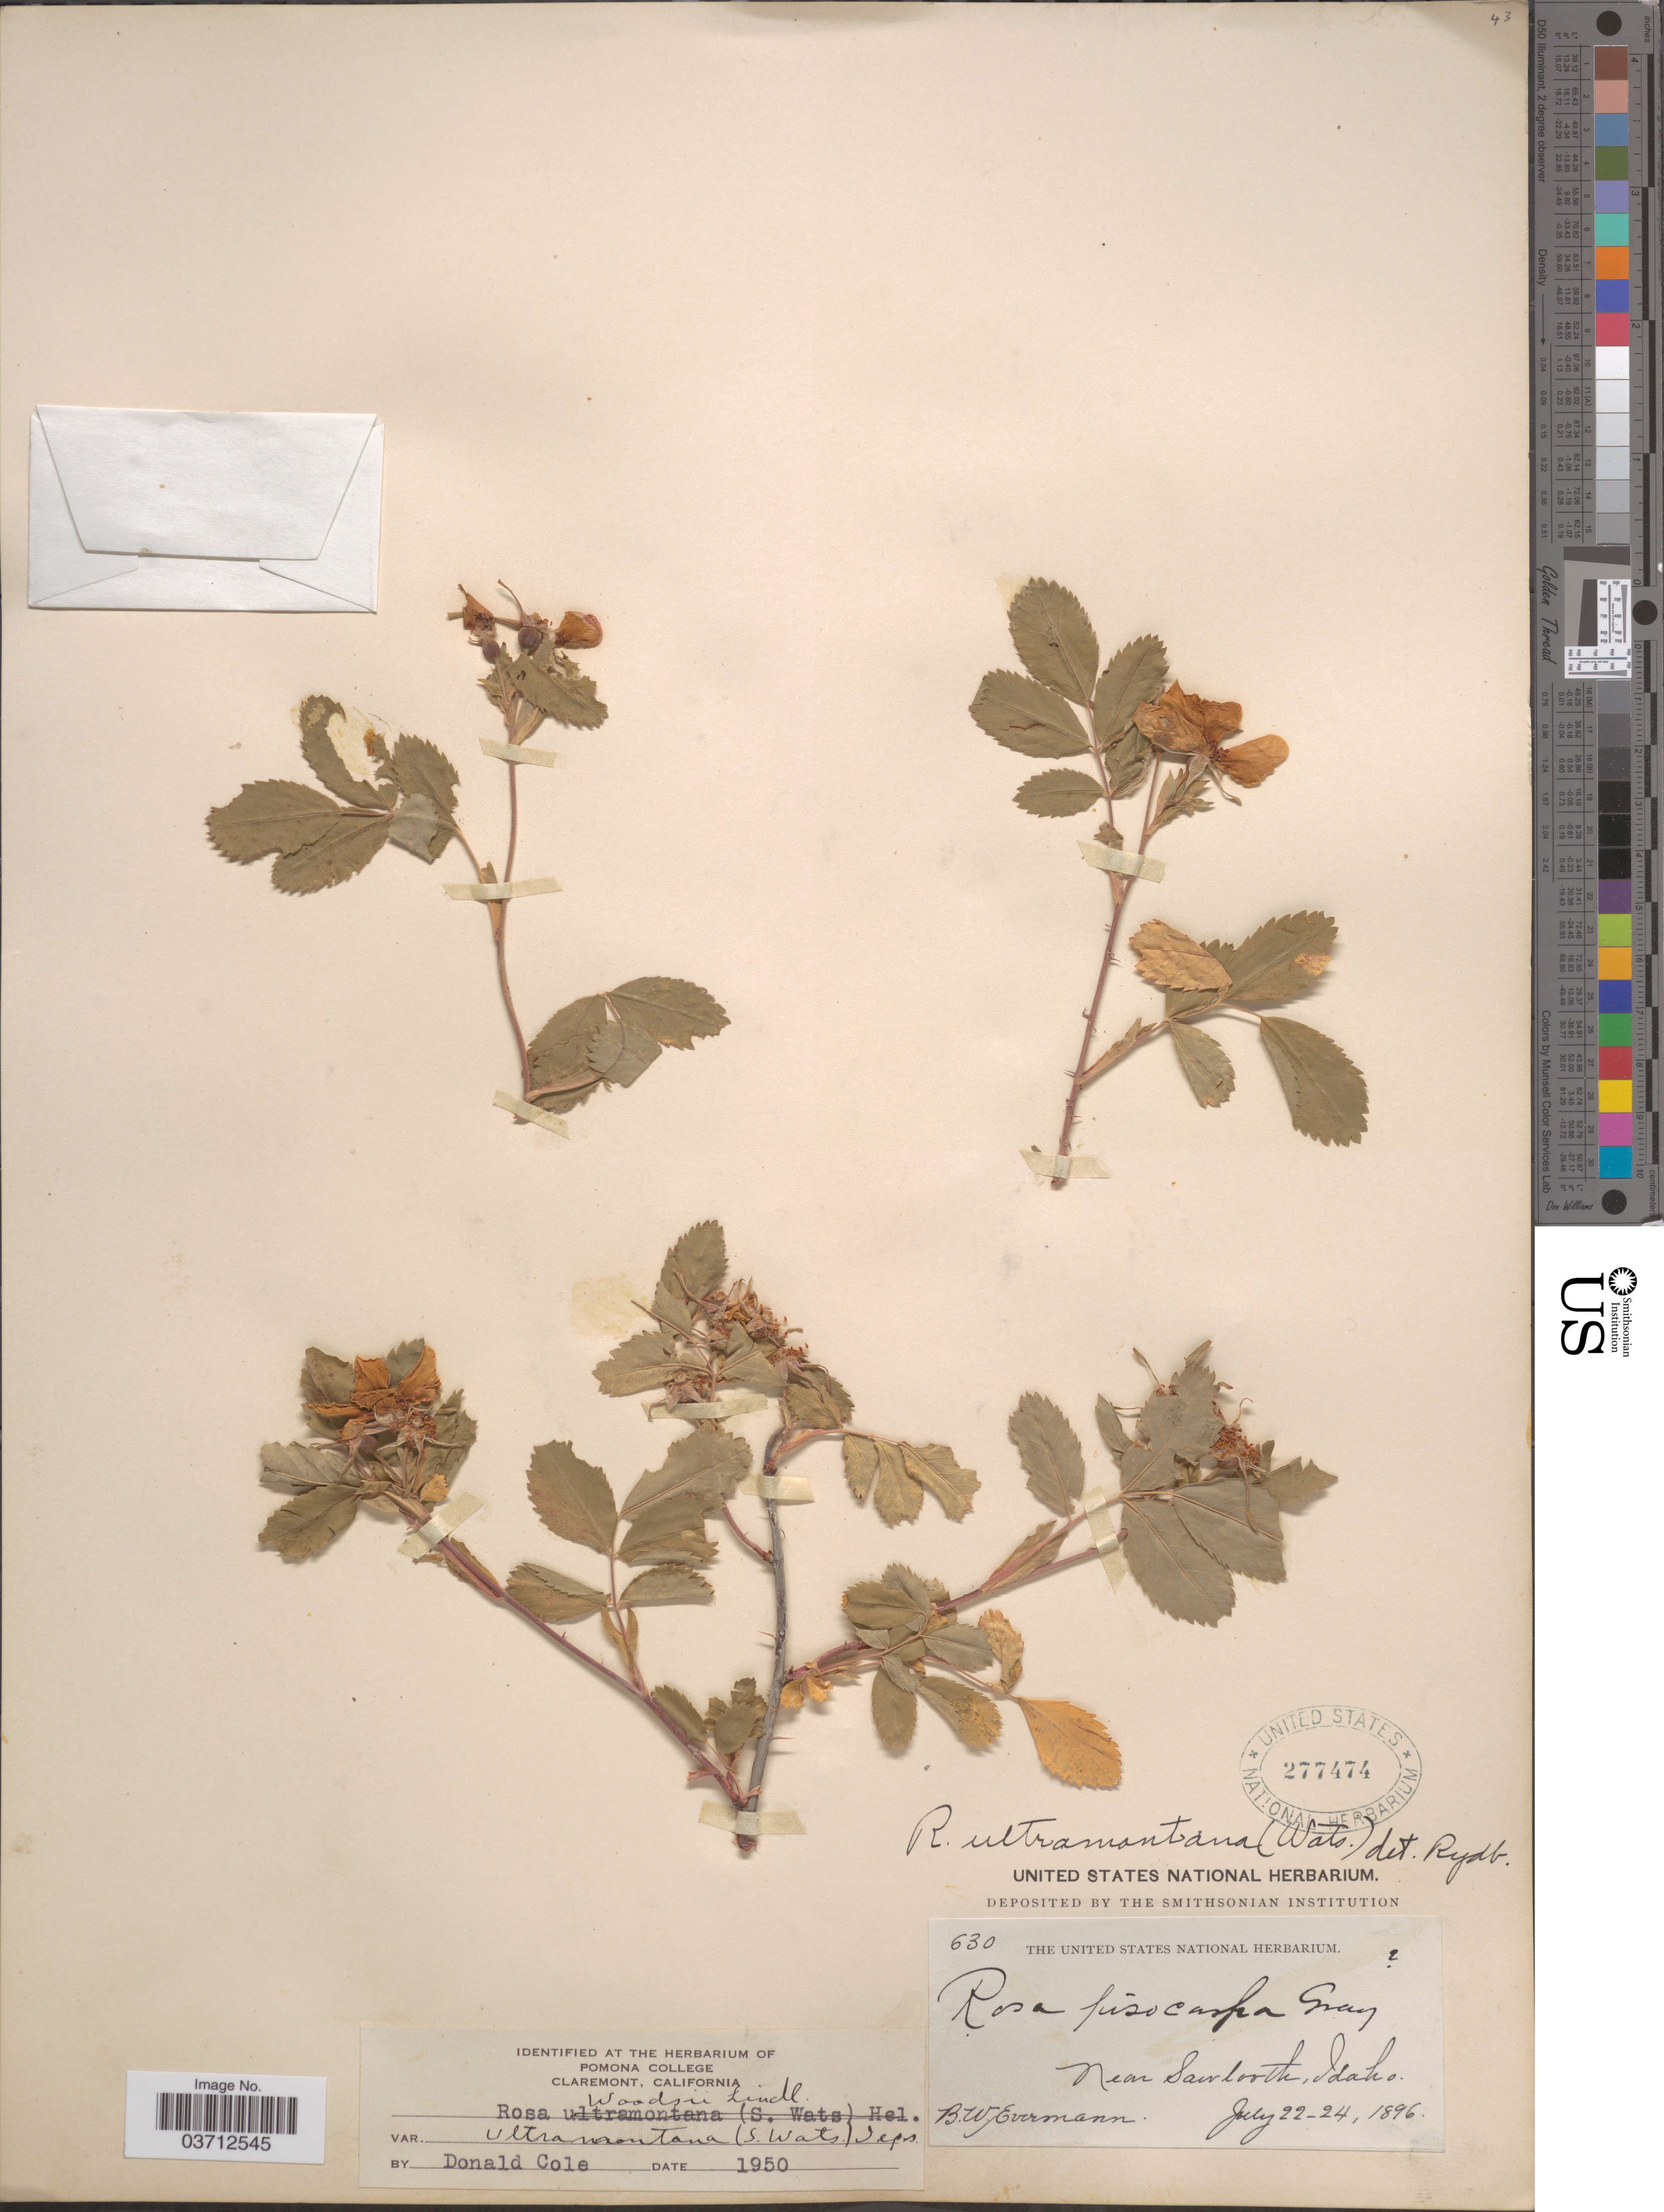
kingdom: Plantae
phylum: Tracheophyta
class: Magnoliopsida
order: Rosales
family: Rosaceae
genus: Rosa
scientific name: Rosa woodsii var. ultramontana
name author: Lindl.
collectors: B. W. Evermann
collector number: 630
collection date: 1896-07-22/1896-07-24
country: United States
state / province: Idaho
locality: Near Sawtooth.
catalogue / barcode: US 277474